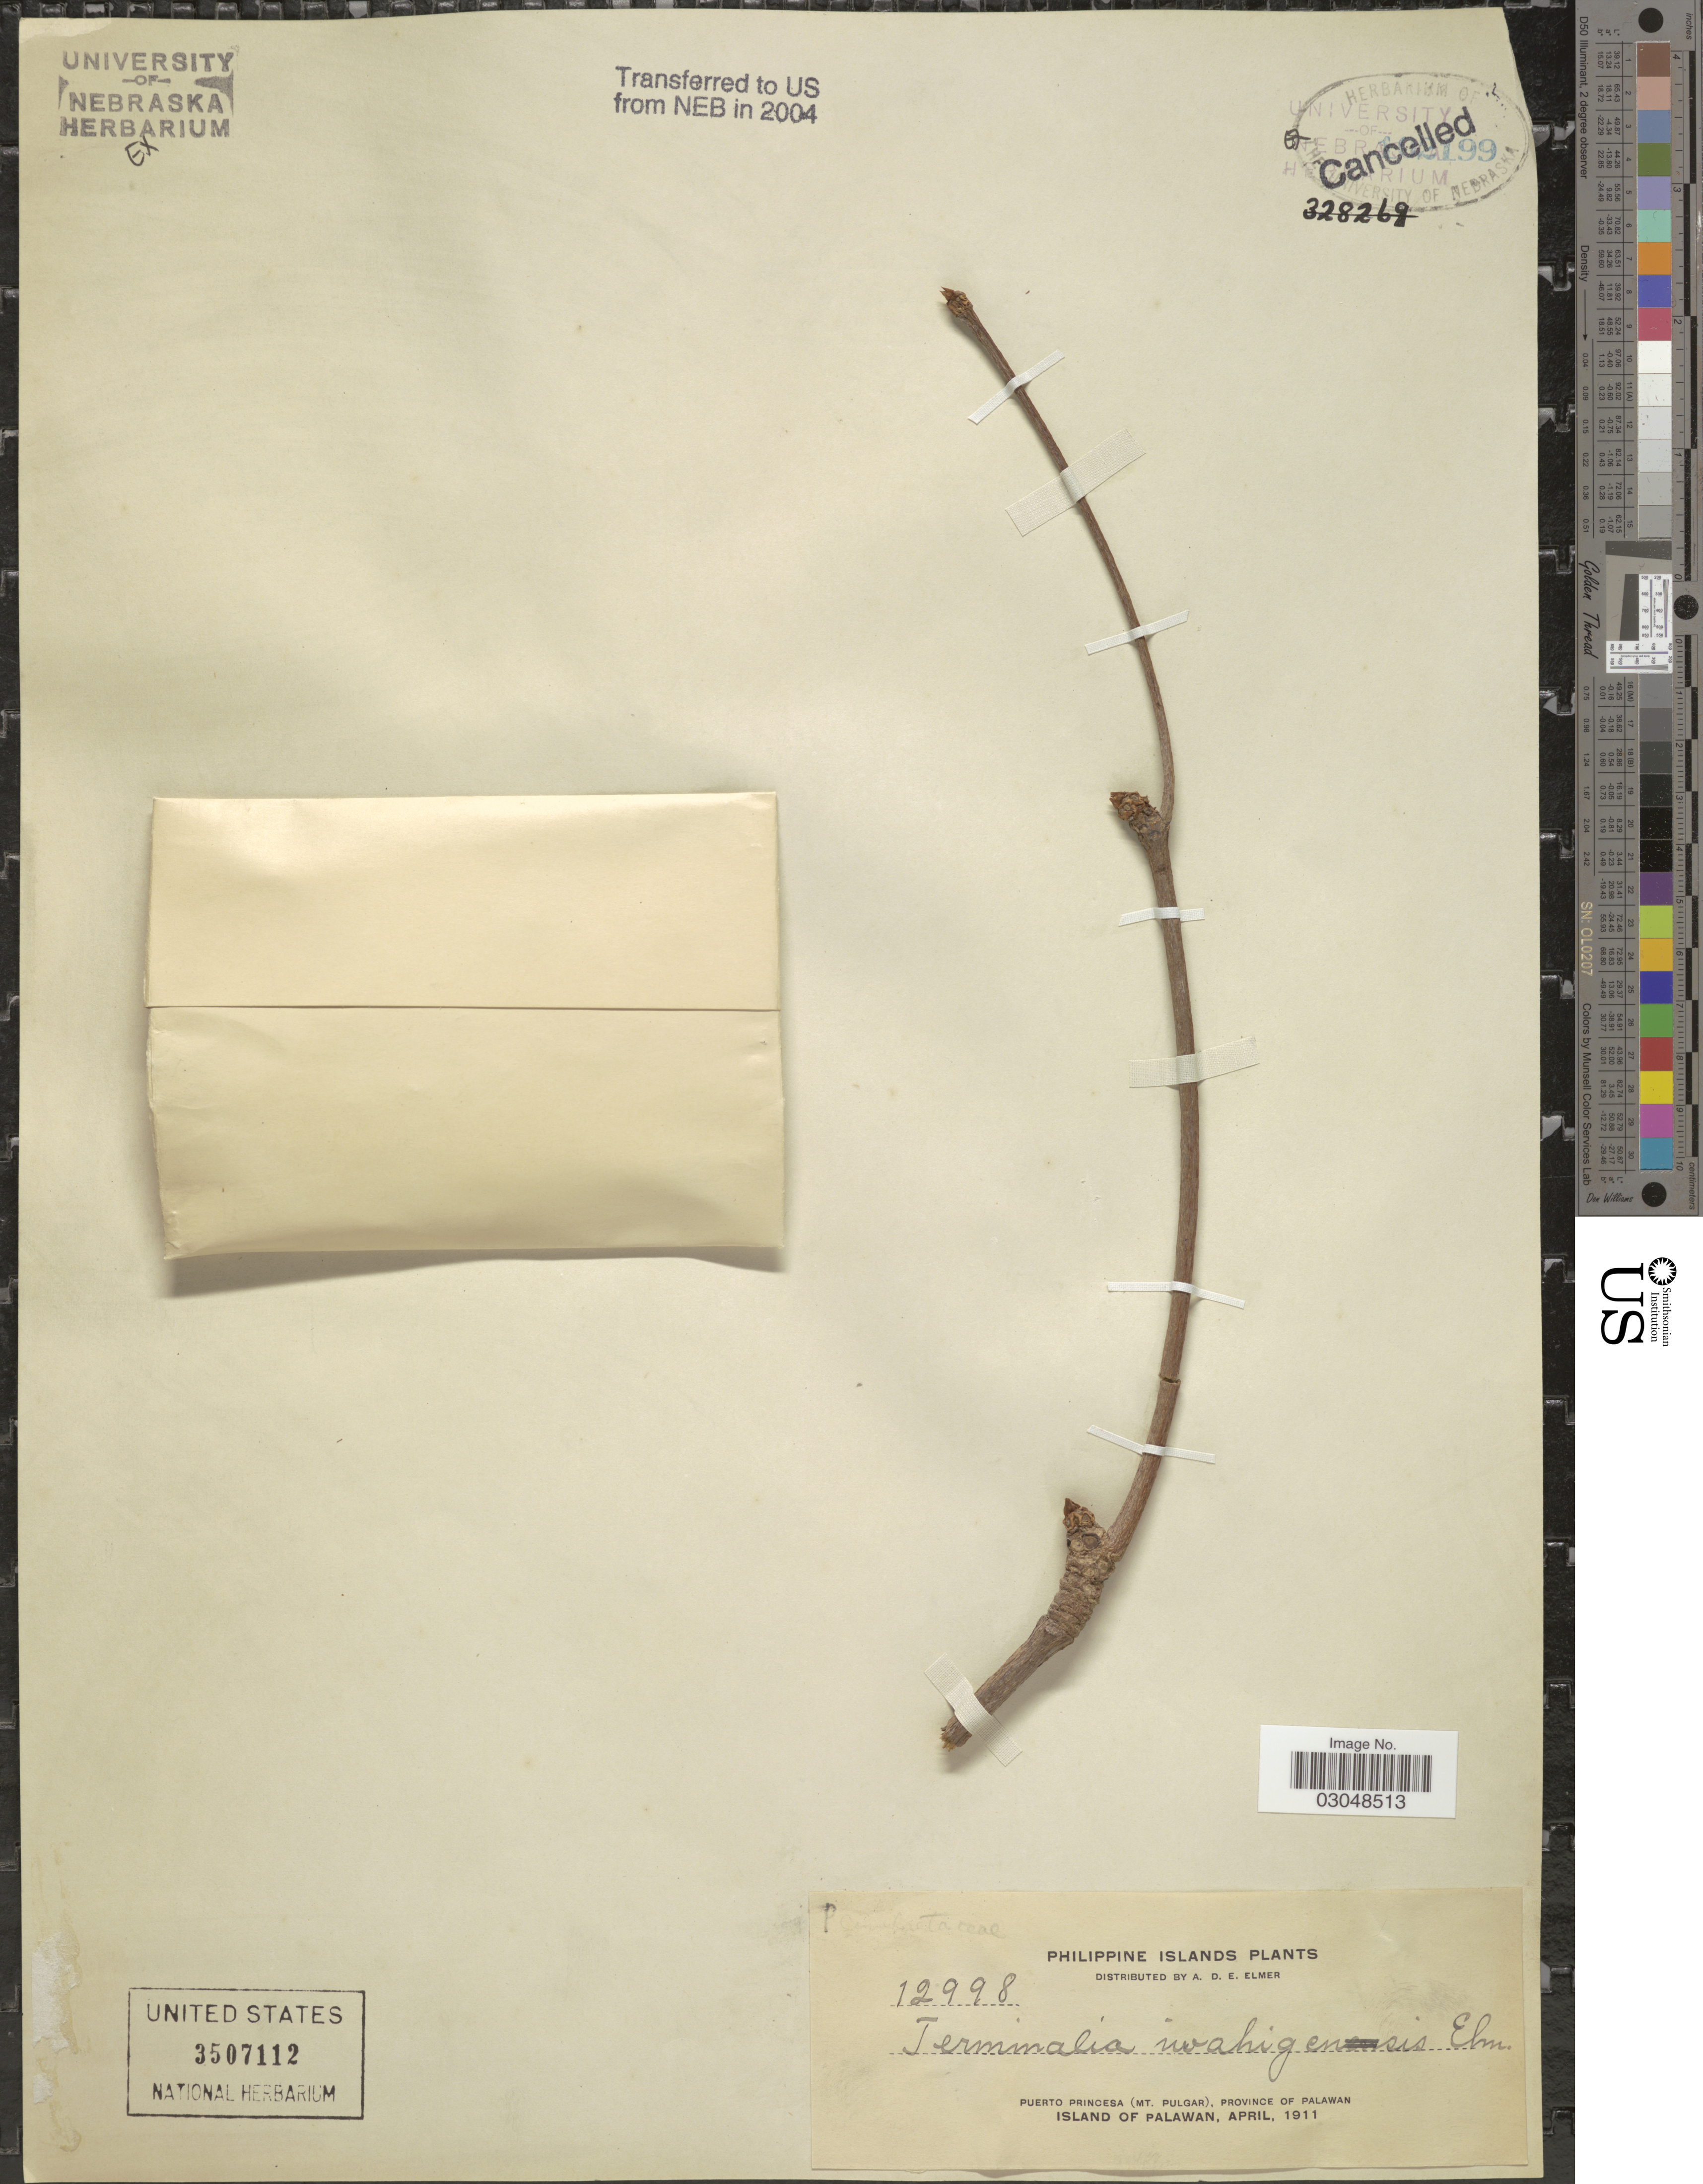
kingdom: Plantae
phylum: Tracheophyta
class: Magnoliopsida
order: Myrtales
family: Combretaceae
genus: Terminalia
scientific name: Terminalia iwahigensis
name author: Elmer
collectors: A. D. E. Elmer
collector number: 12998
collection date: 1911-04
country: Philippines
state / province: Mimaropa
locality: Philippine Islands, Puerto Princesa (Mt. Pulgar), Province of Palawan, Island of Palawan.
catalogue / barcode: US 3507112